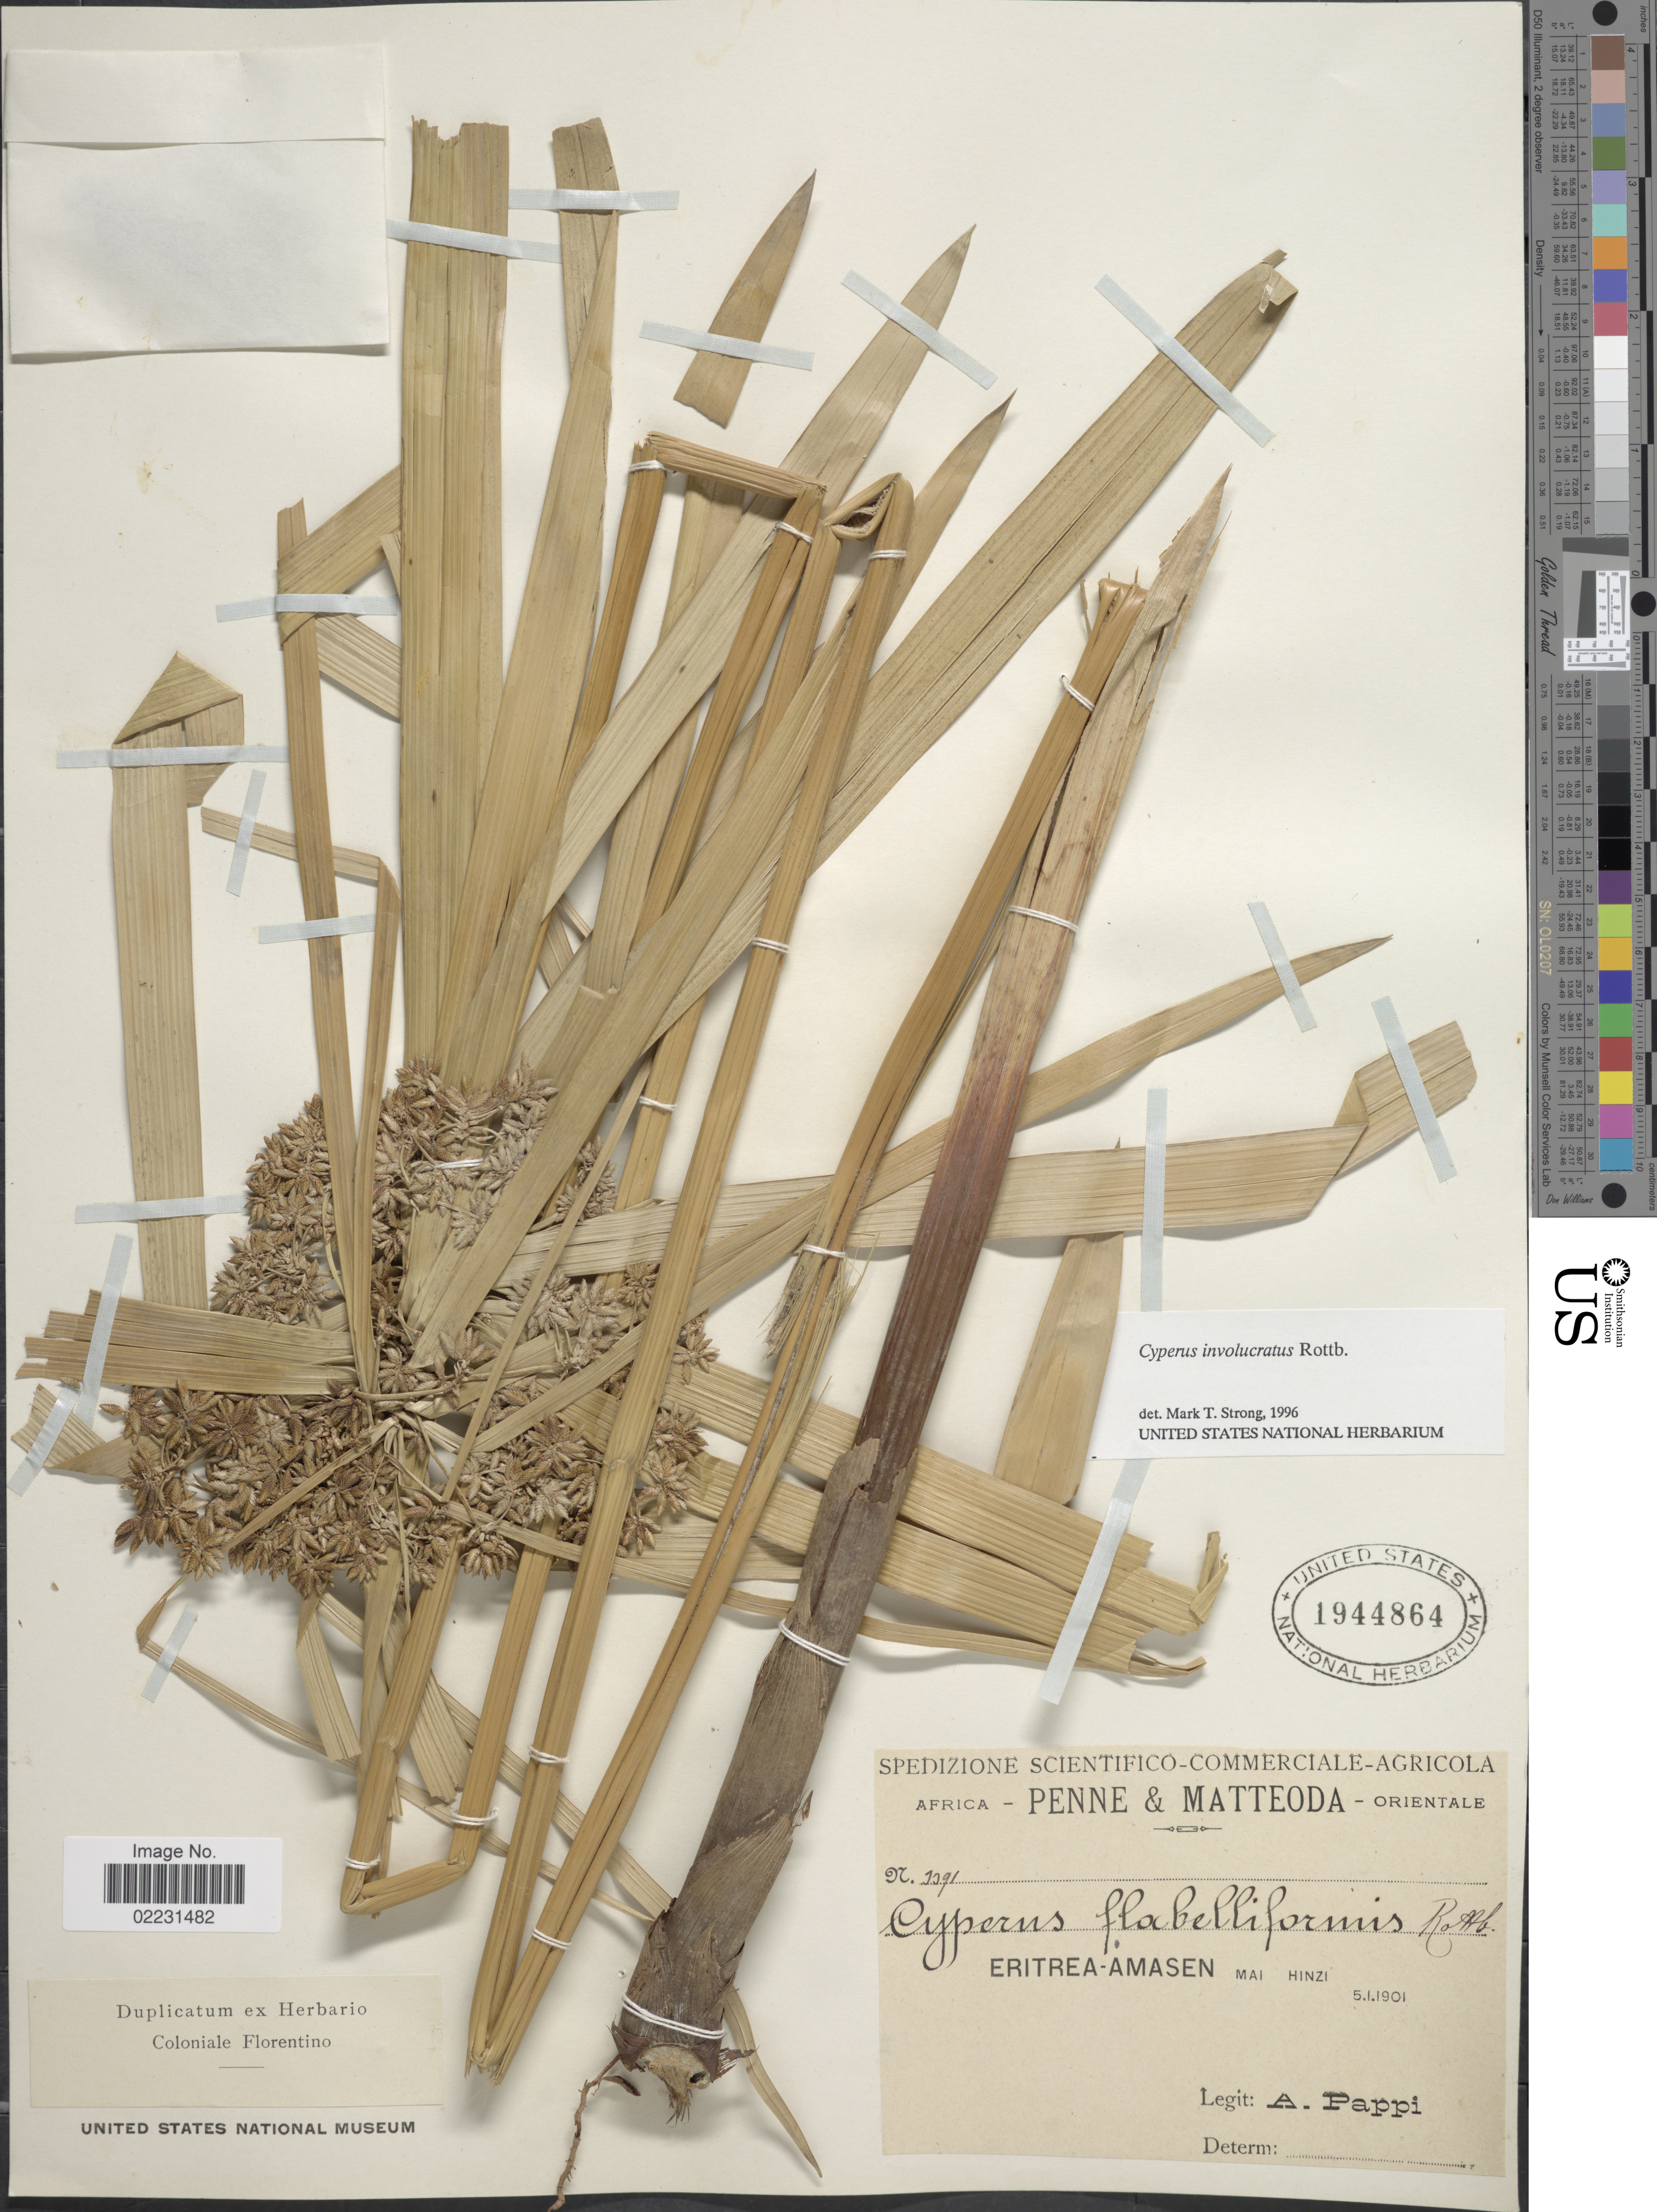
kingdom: Plantae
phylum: Tracheophyta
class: Liliopsida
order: Poales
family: Cyperaceae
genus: Cyperus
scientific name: Cyperus involucratus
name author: Rottb.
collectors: A. Pappi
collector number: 1391*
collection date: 1901-01-05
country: Eritrea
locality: Orientale, Eritea - Amasen Mai Hinzi.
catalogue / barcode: US 1944864